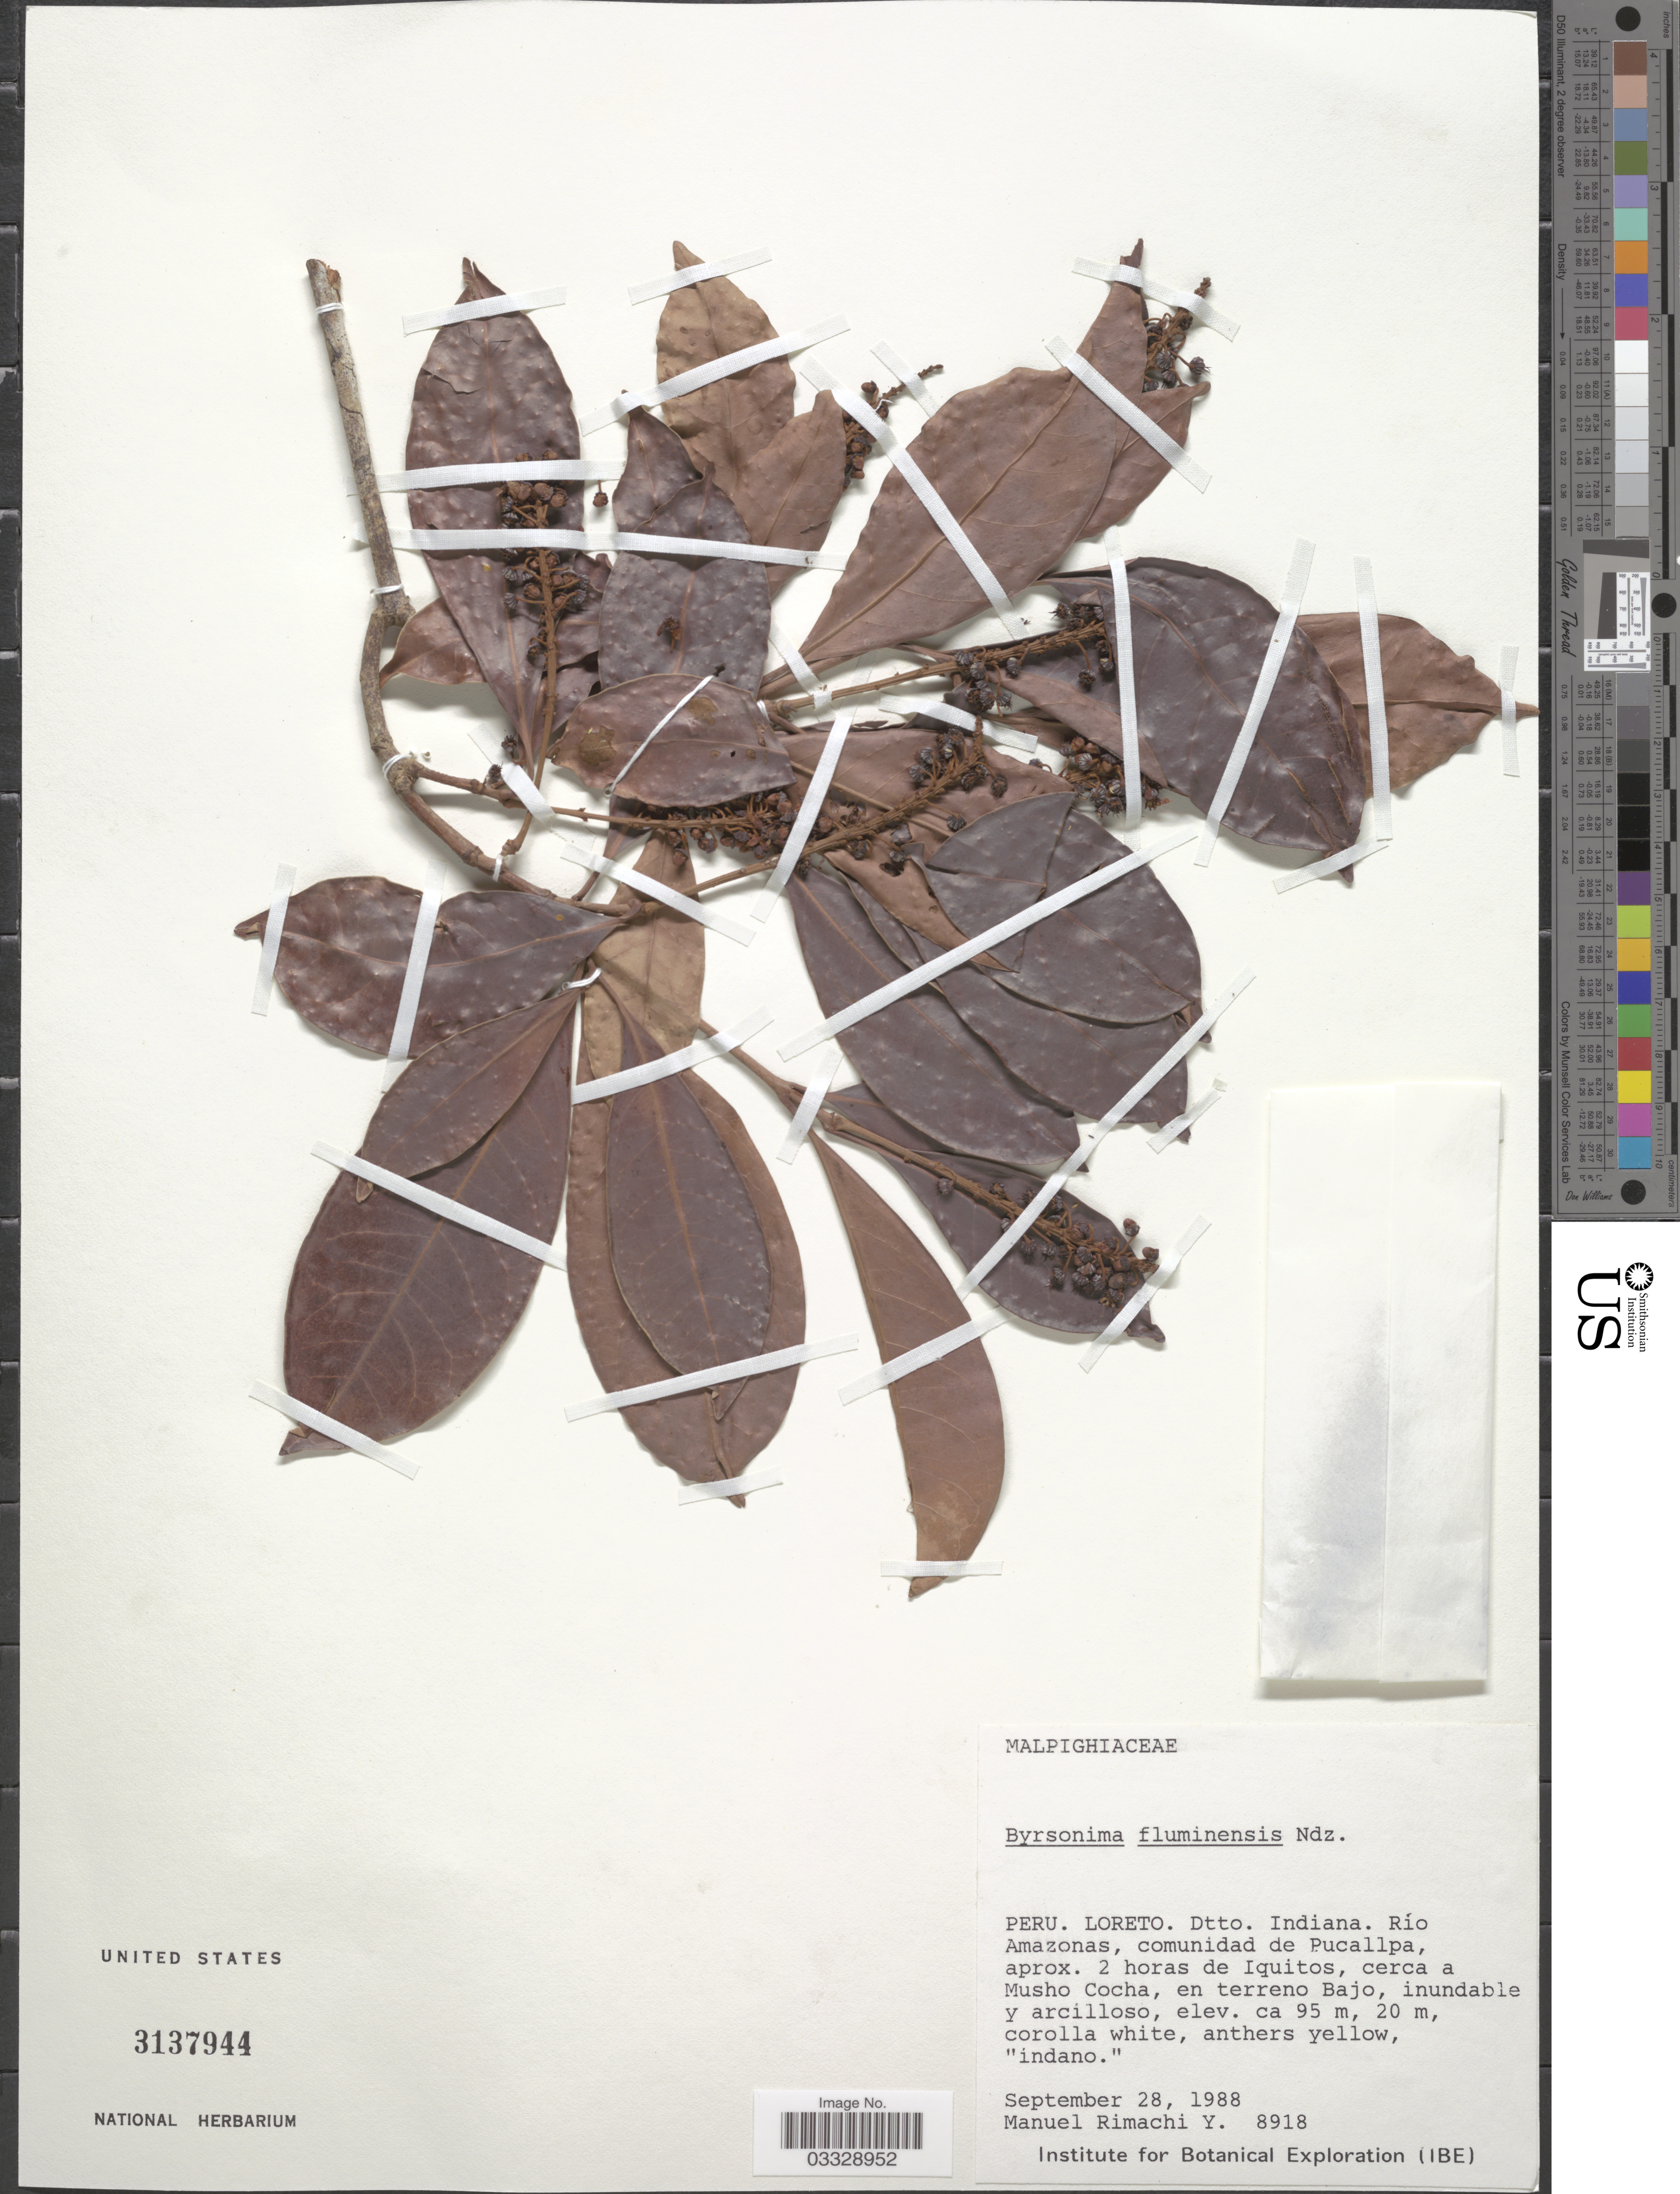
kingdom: Plantae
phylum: Tracheophyta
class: Magnoliopsida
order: Malpighiales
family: Malpighiaceae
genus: Byrsonima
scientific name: Byrsonima fluminensis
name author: Nied.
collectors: M. Rimachi Y.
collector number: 8918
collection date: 1988-09-28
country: Peru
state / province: Loreto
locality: Dtto. Indiana. Río Amazonas, comunidad de Pucallpa, aprox. 2 horas de Iquitos, cerca a Musho Cocha, en terreno Bajo.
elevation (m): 95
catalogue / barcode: US 3137944